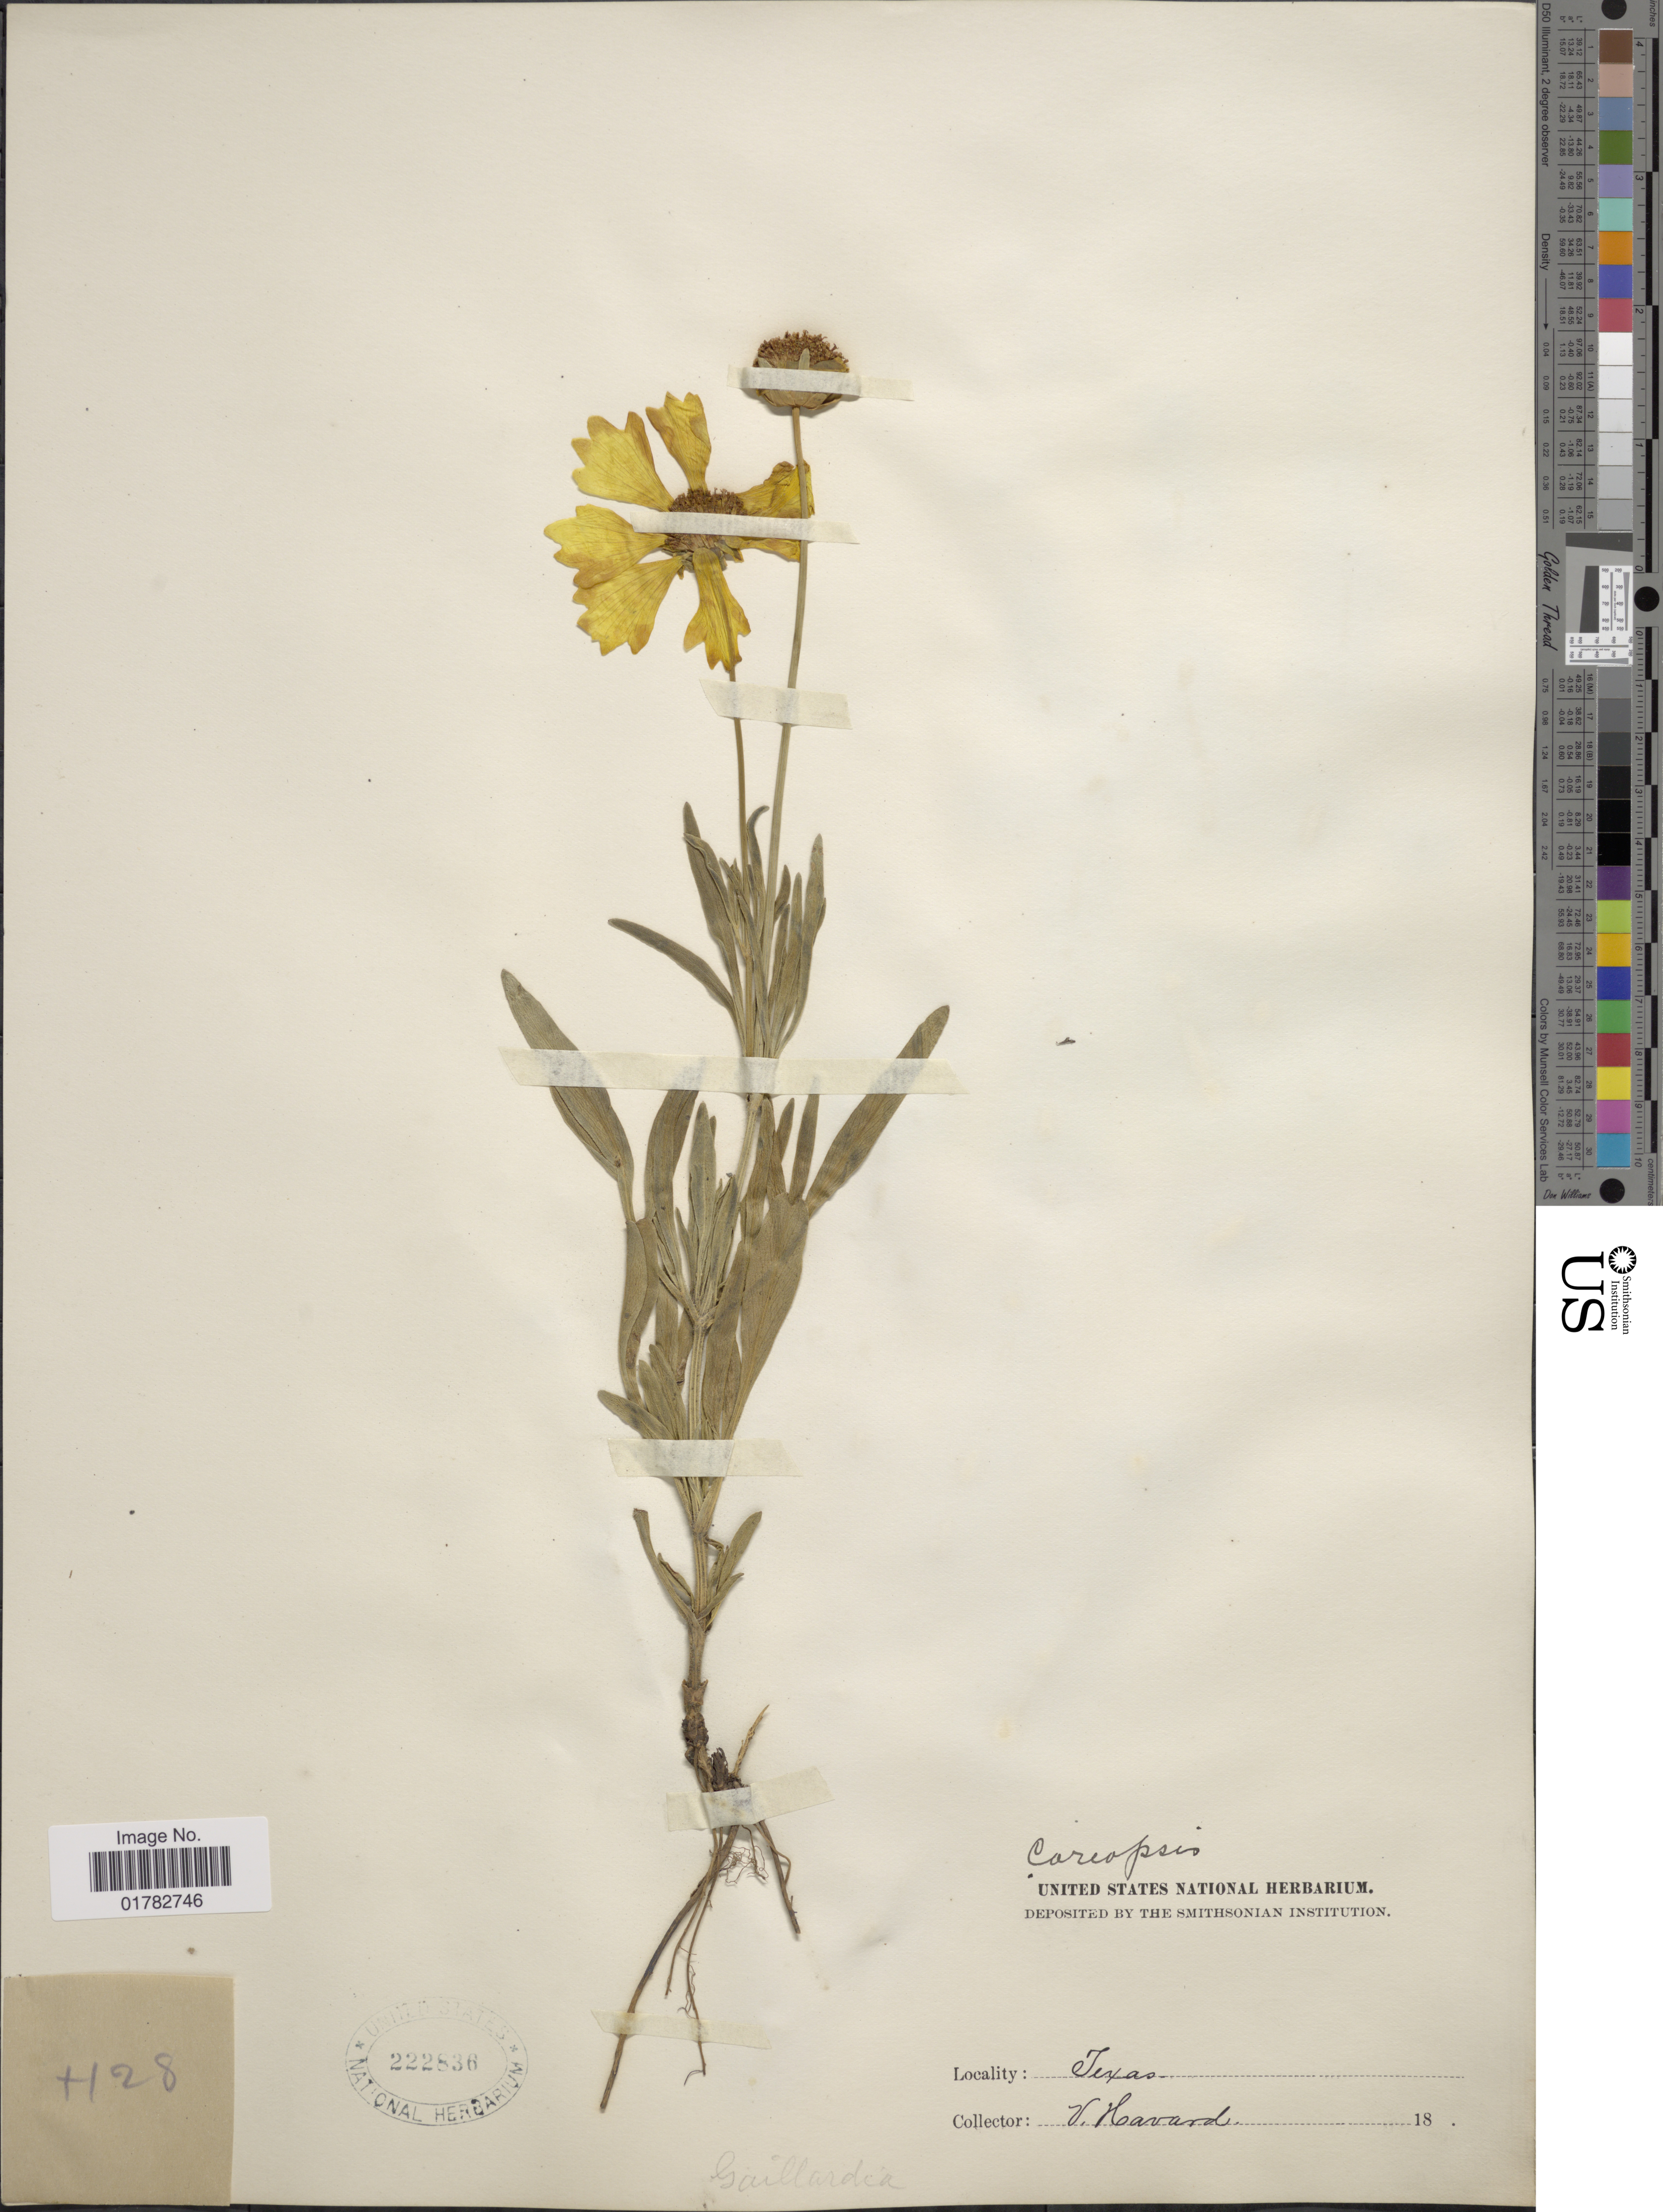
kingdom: Plantae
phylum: Tracheophyta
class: Magnoliopsida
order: Asterales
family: Asteraceae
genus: Coreopsis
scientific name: Coreopsis lanceolata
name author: L.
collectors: V. Havard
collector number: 128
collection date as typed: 18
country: United States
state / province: Texas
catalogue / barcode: US 222836